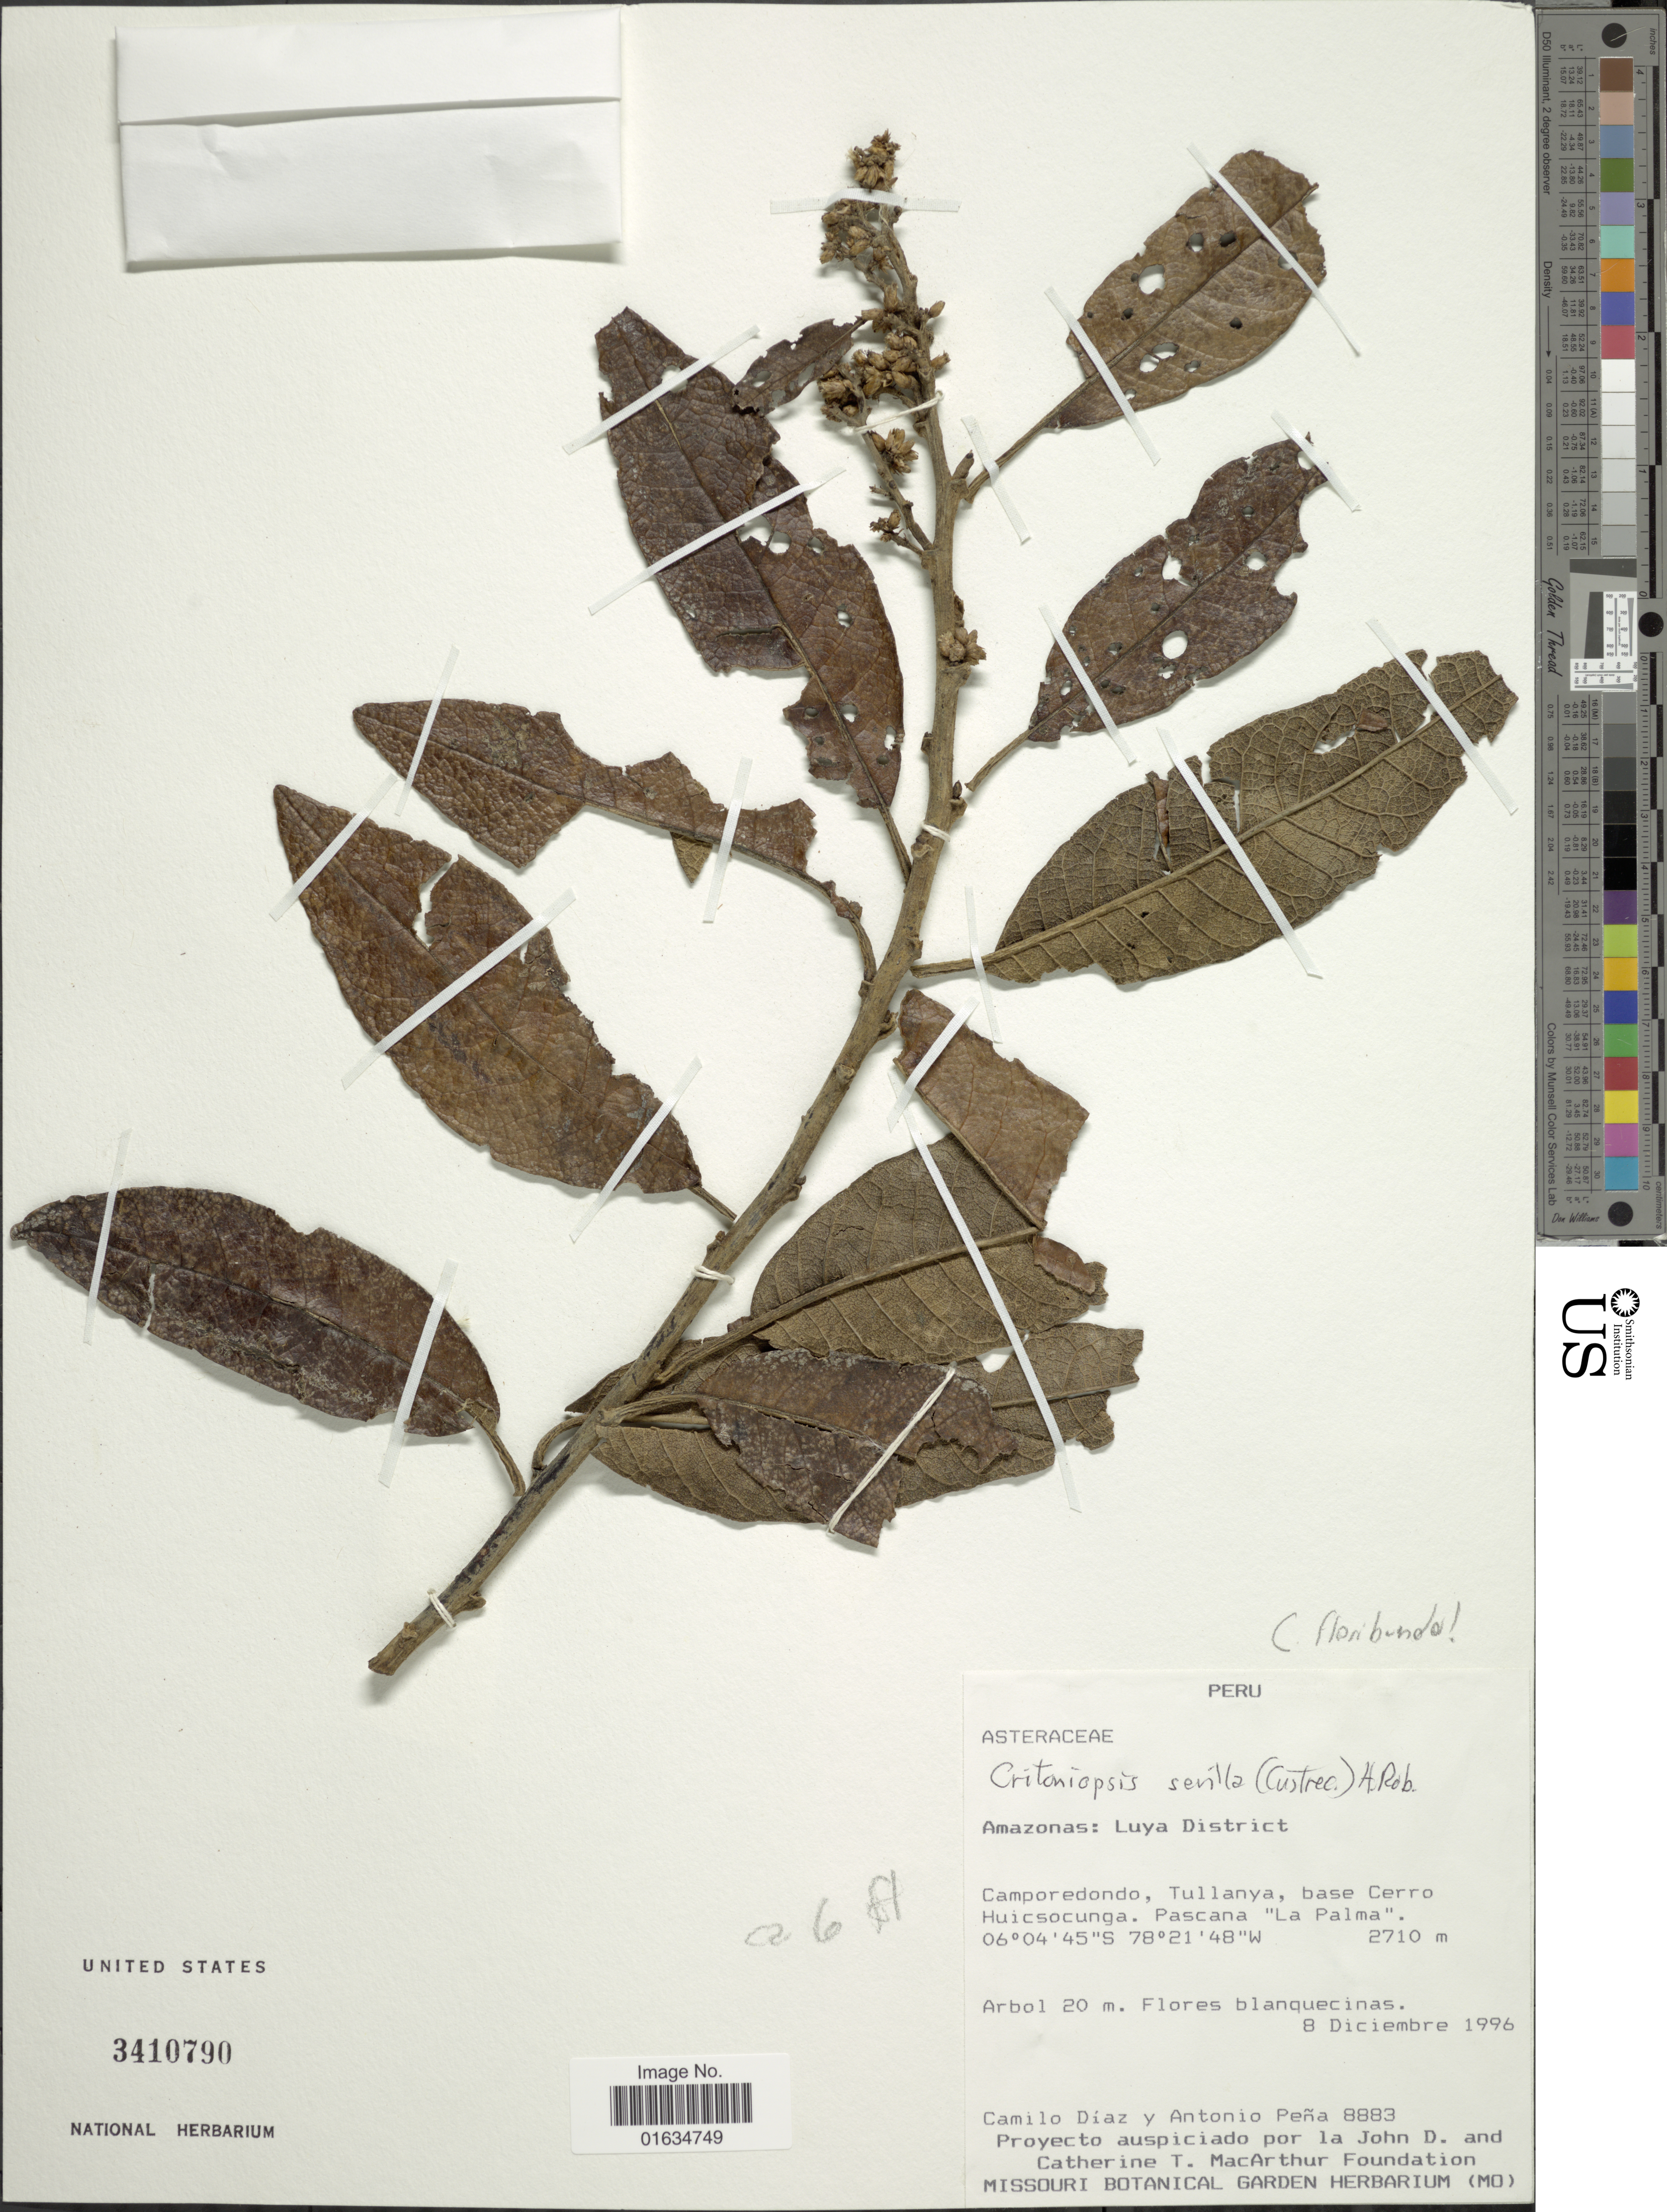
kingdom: Plantae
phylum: Tracheophyta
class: Magnoliopsida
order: Asterales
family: Asteraceae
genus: Critoniopsis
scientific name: Critoniopsis floribunda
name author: (Kunth) H. Rob.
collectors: C. Díaz & A. Peña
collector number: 8883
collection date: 1996-12-08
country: Peru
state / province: Amazonas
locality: Luya District, Camporedondo, Tullanya, base Cerro Huicsocunga,Pascana "La Palma".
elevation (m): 2710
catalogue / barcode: US 3410790